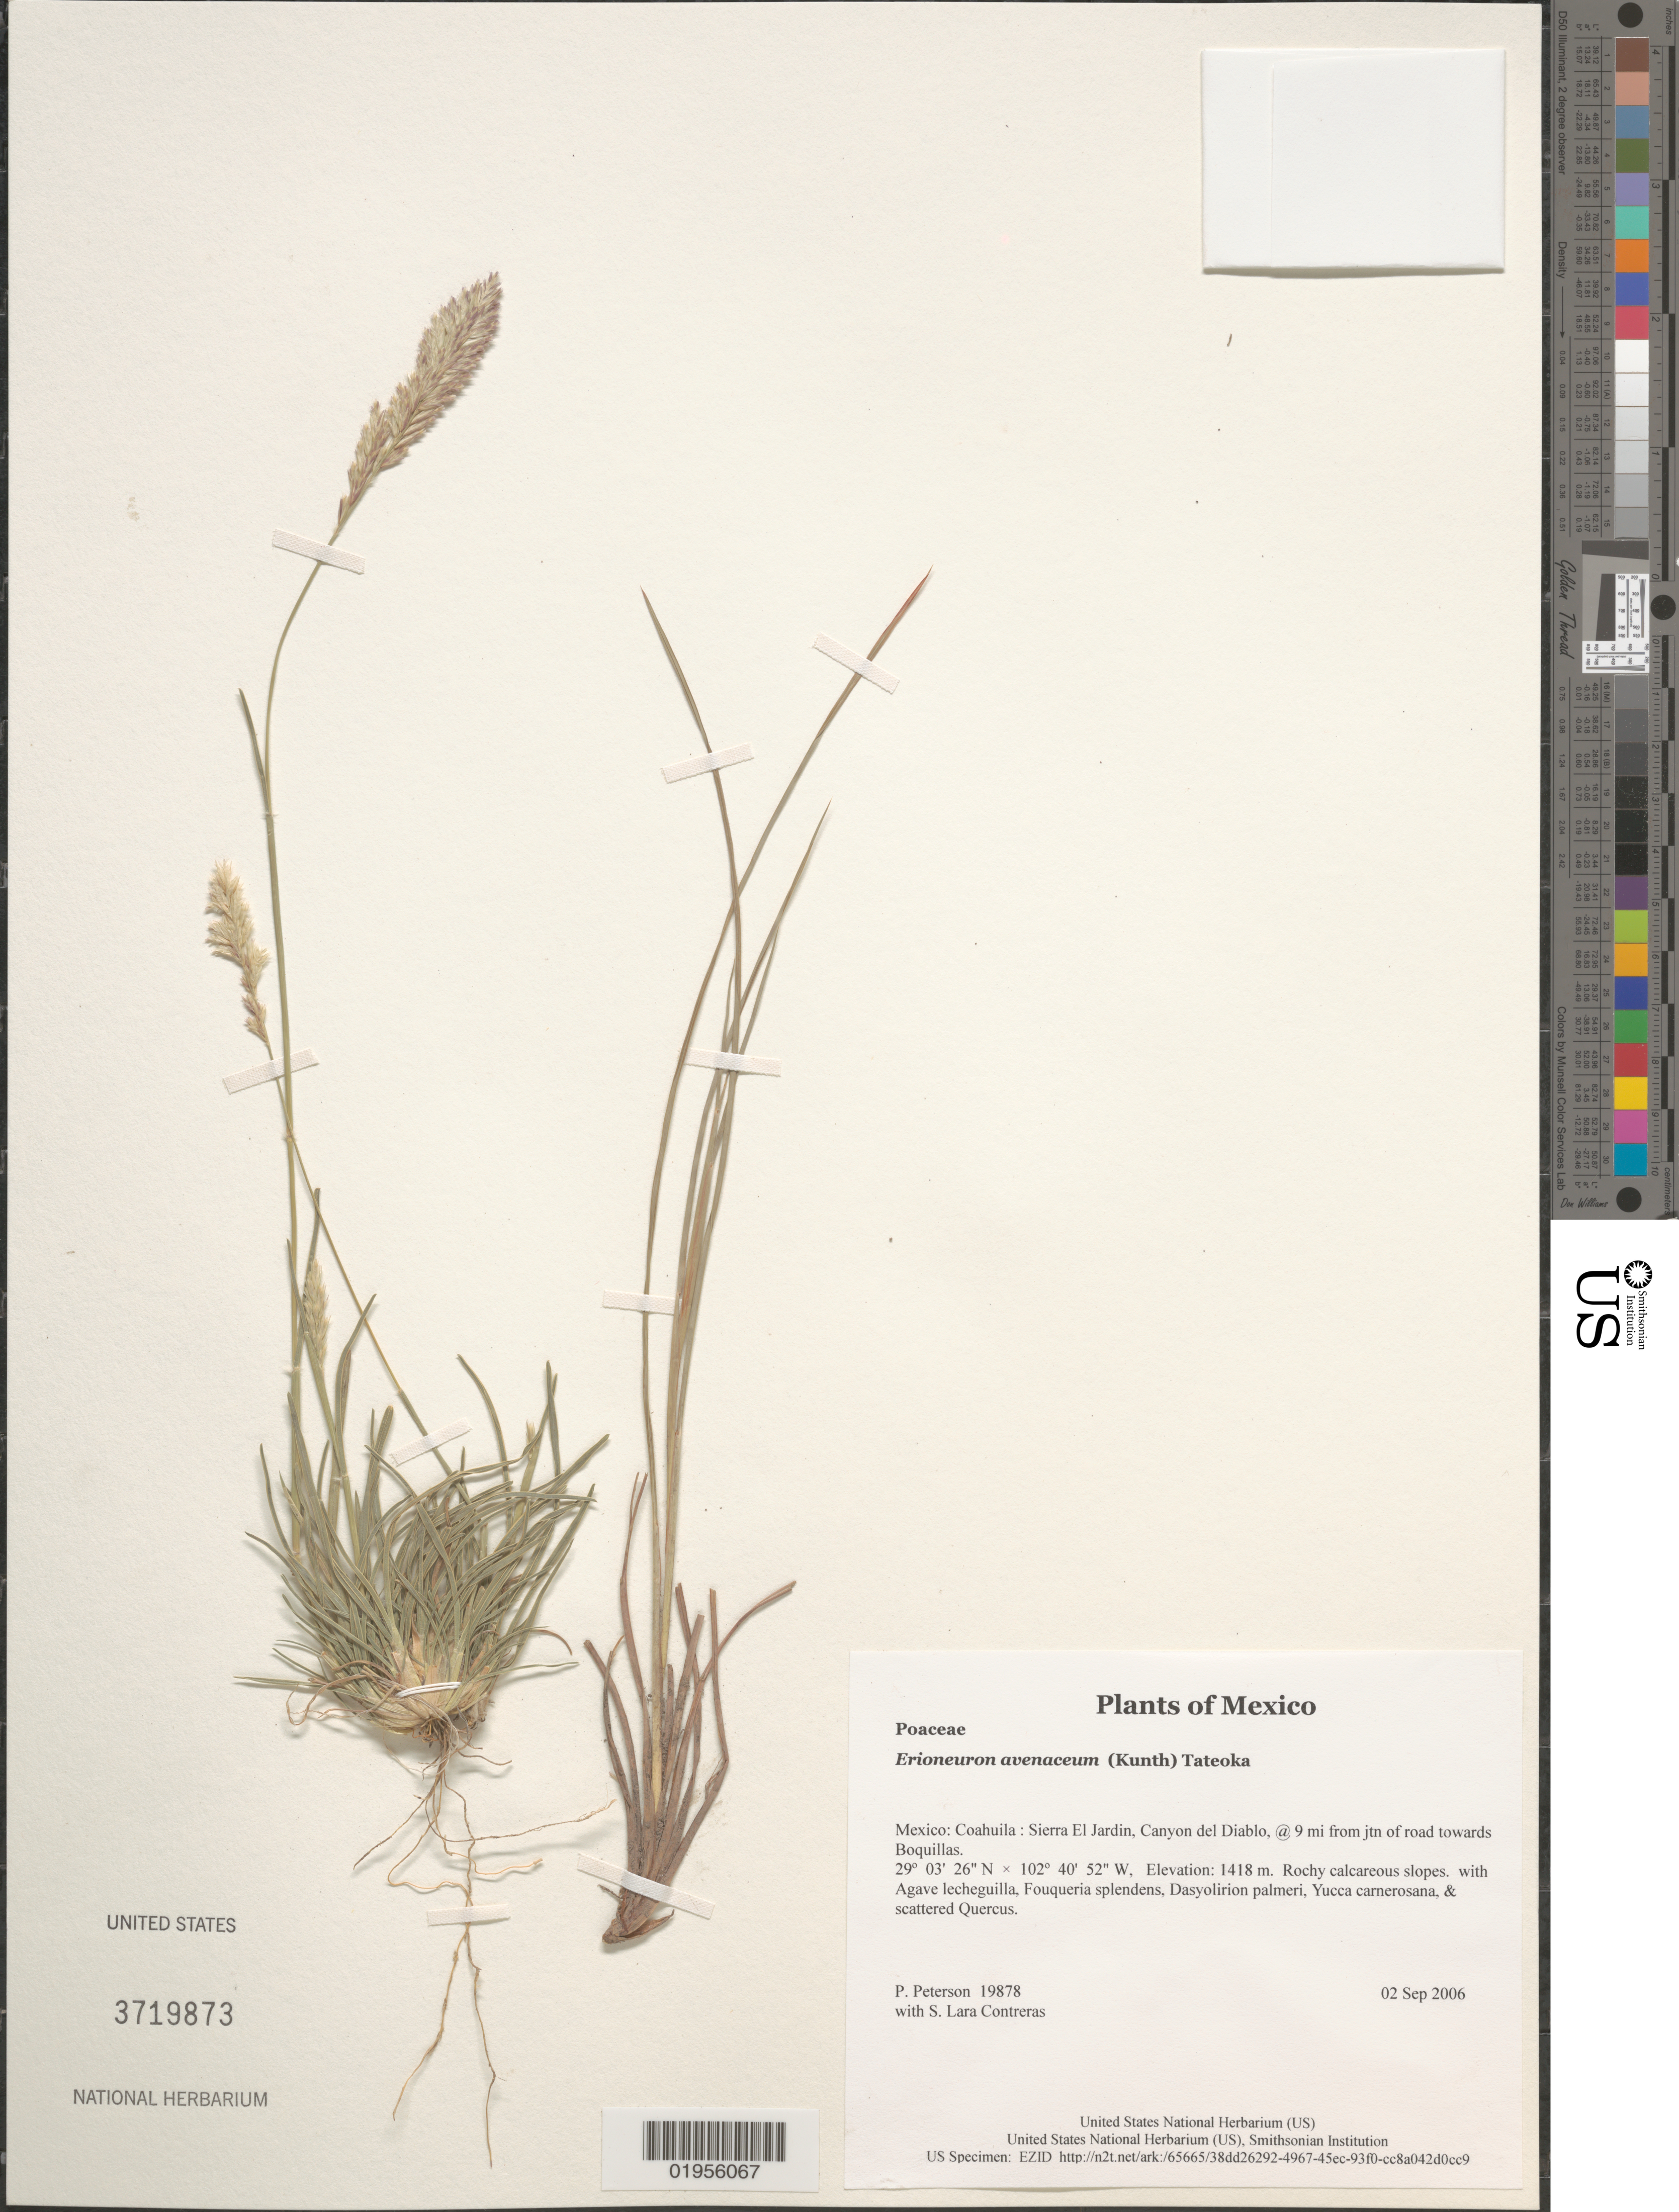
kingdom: Plantae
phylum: Tracheophyta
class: Liliopsida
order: Poales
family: Poaceae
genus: Erioneuron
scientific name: Erioneuron avenaceum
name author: (Kunth) Tateoka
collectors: P. M. Peterson & S. Lara Contreras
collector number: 19878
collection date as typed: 02 Sep 2006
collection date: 2006-09-02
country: Mexico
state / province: Coahuila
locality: Sierra El Jardin, Canyon del Diablo, @ 9 mi from jtn of road towards Boquillas.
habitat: Rochy calcareous slopes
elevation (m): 1418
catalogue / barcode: US 3719873